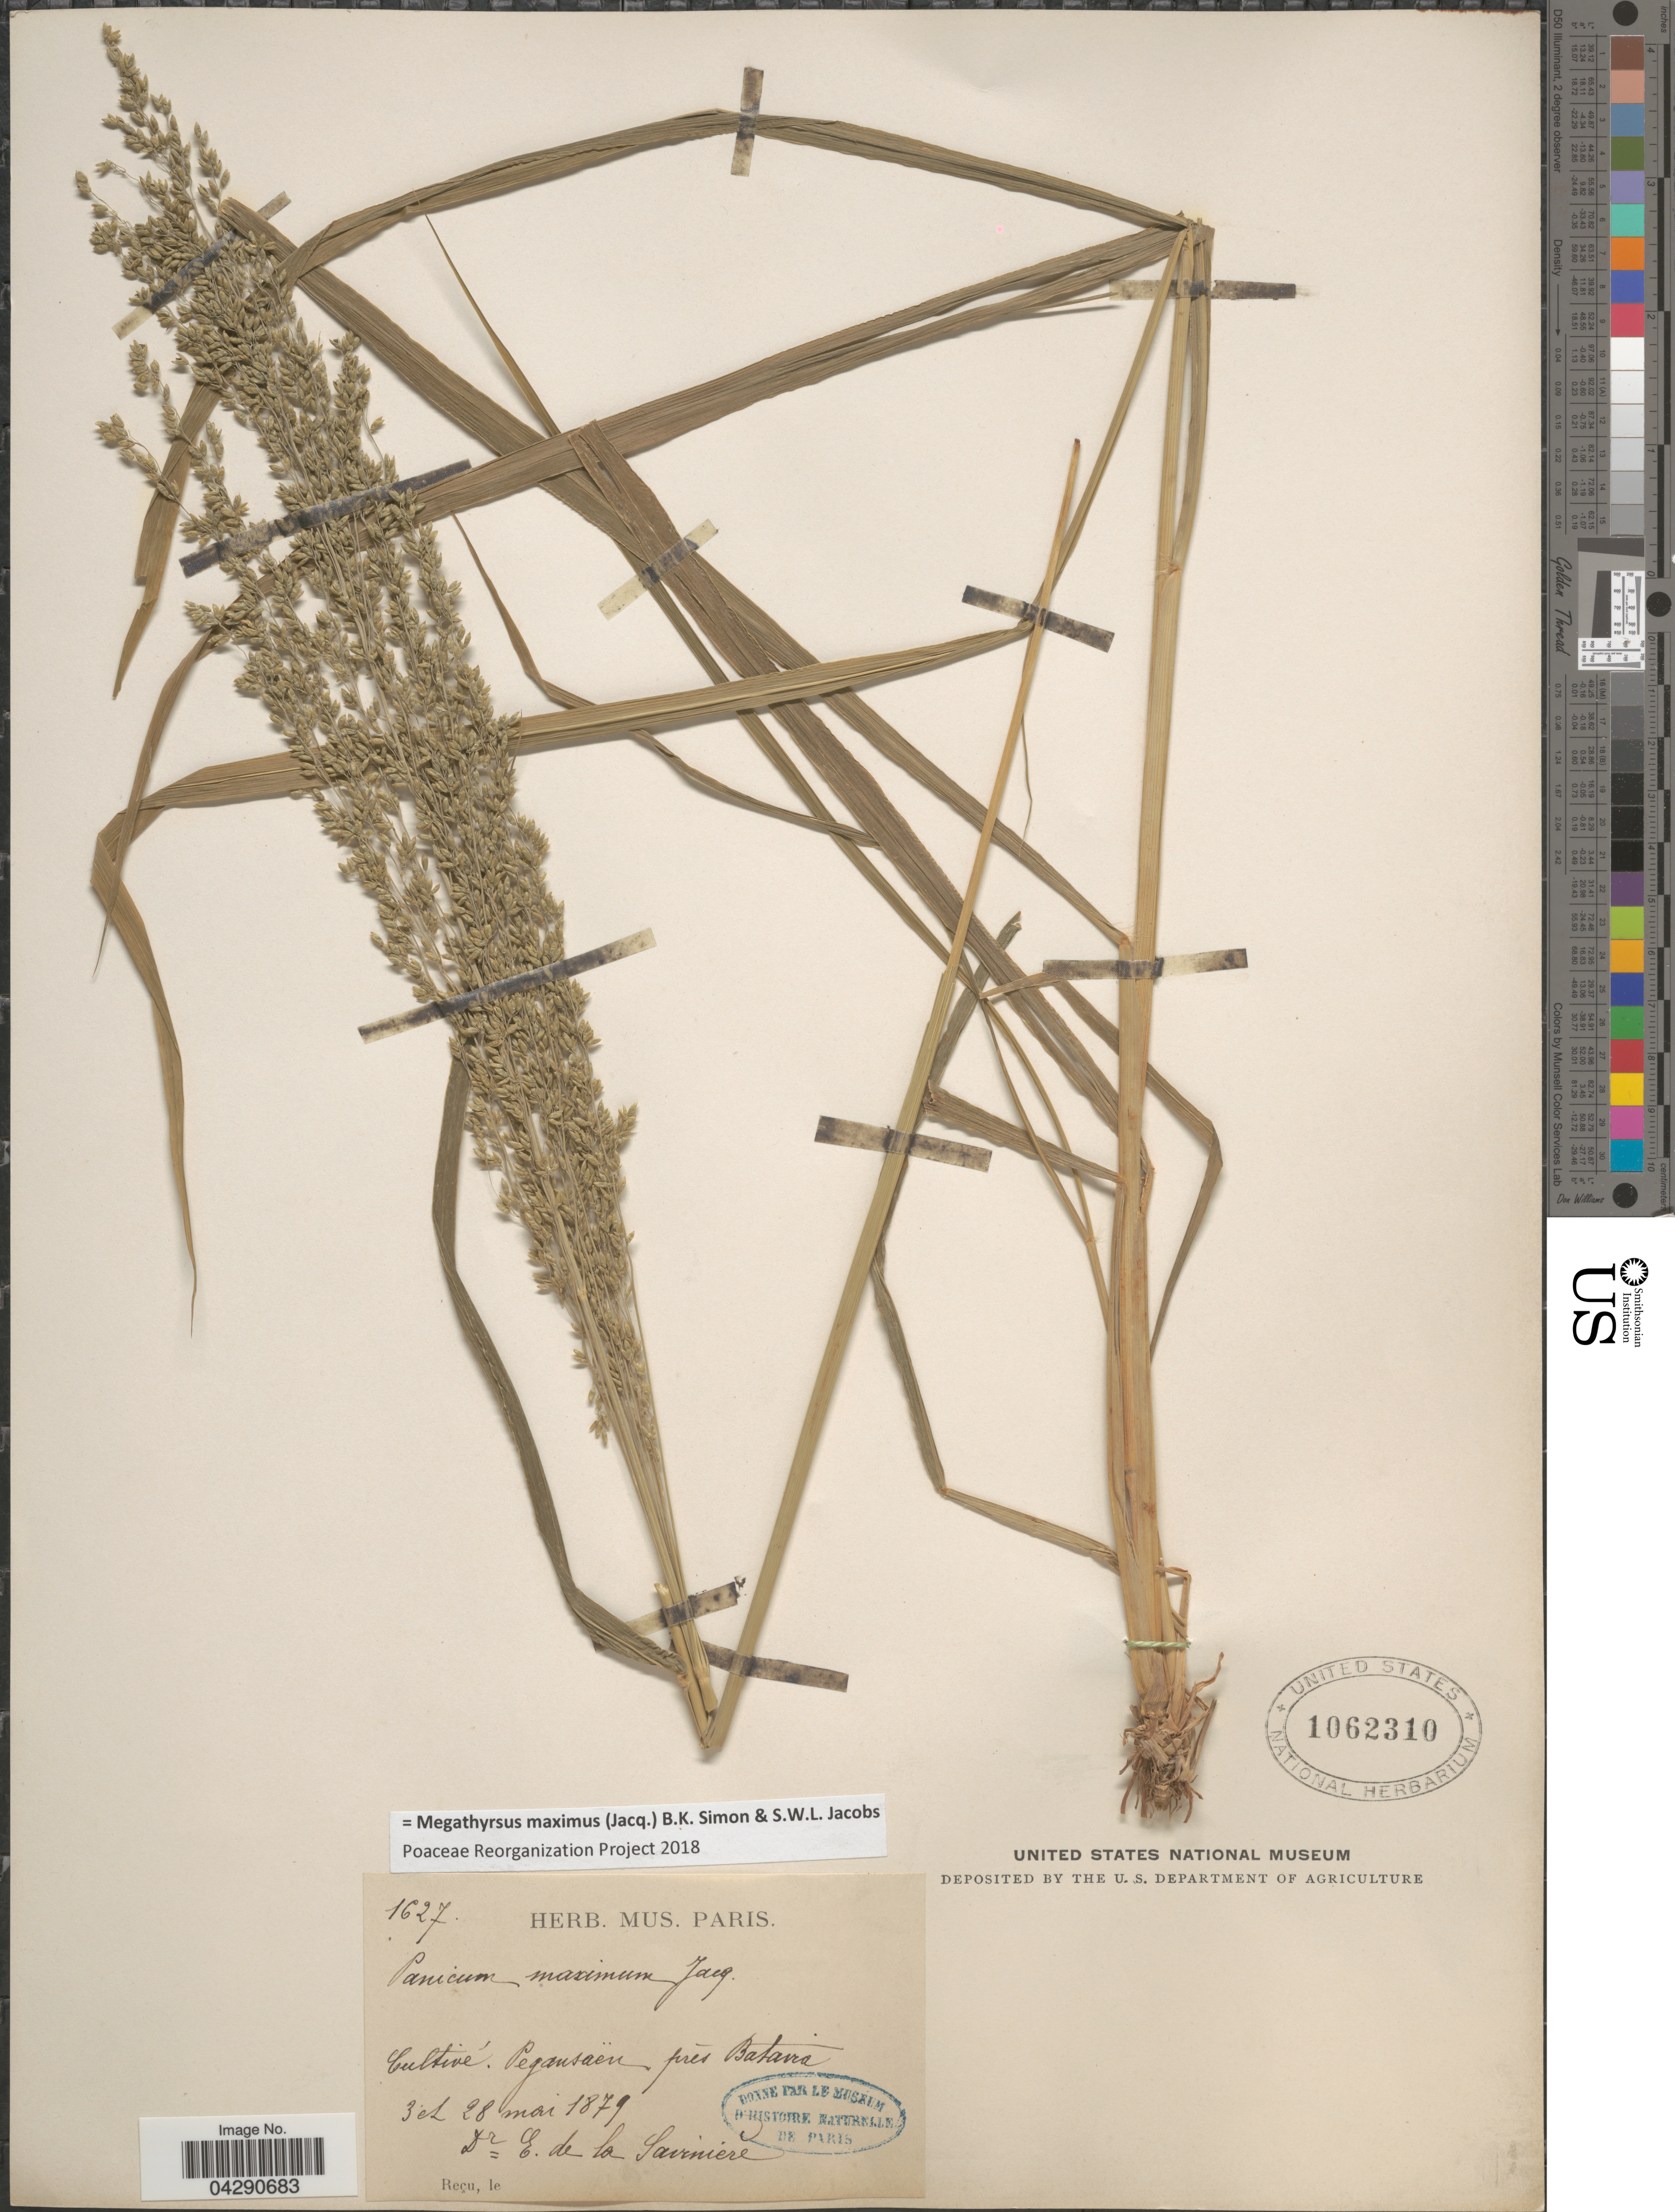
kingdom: Plantae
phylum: Tracheophyta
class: Liliopsida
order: Poales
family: Poaceae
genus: Megathyrsus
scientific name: Megathyrsus maximus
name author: (Jacq.) B.K. Simon & S.W.L. Jacobs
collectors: E. Sairniere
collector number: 1627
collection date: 1879-05-03/1879-05-28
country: Indonesia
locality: Cultive, Pegansaën prés Batavia.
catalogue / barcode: US 1062310